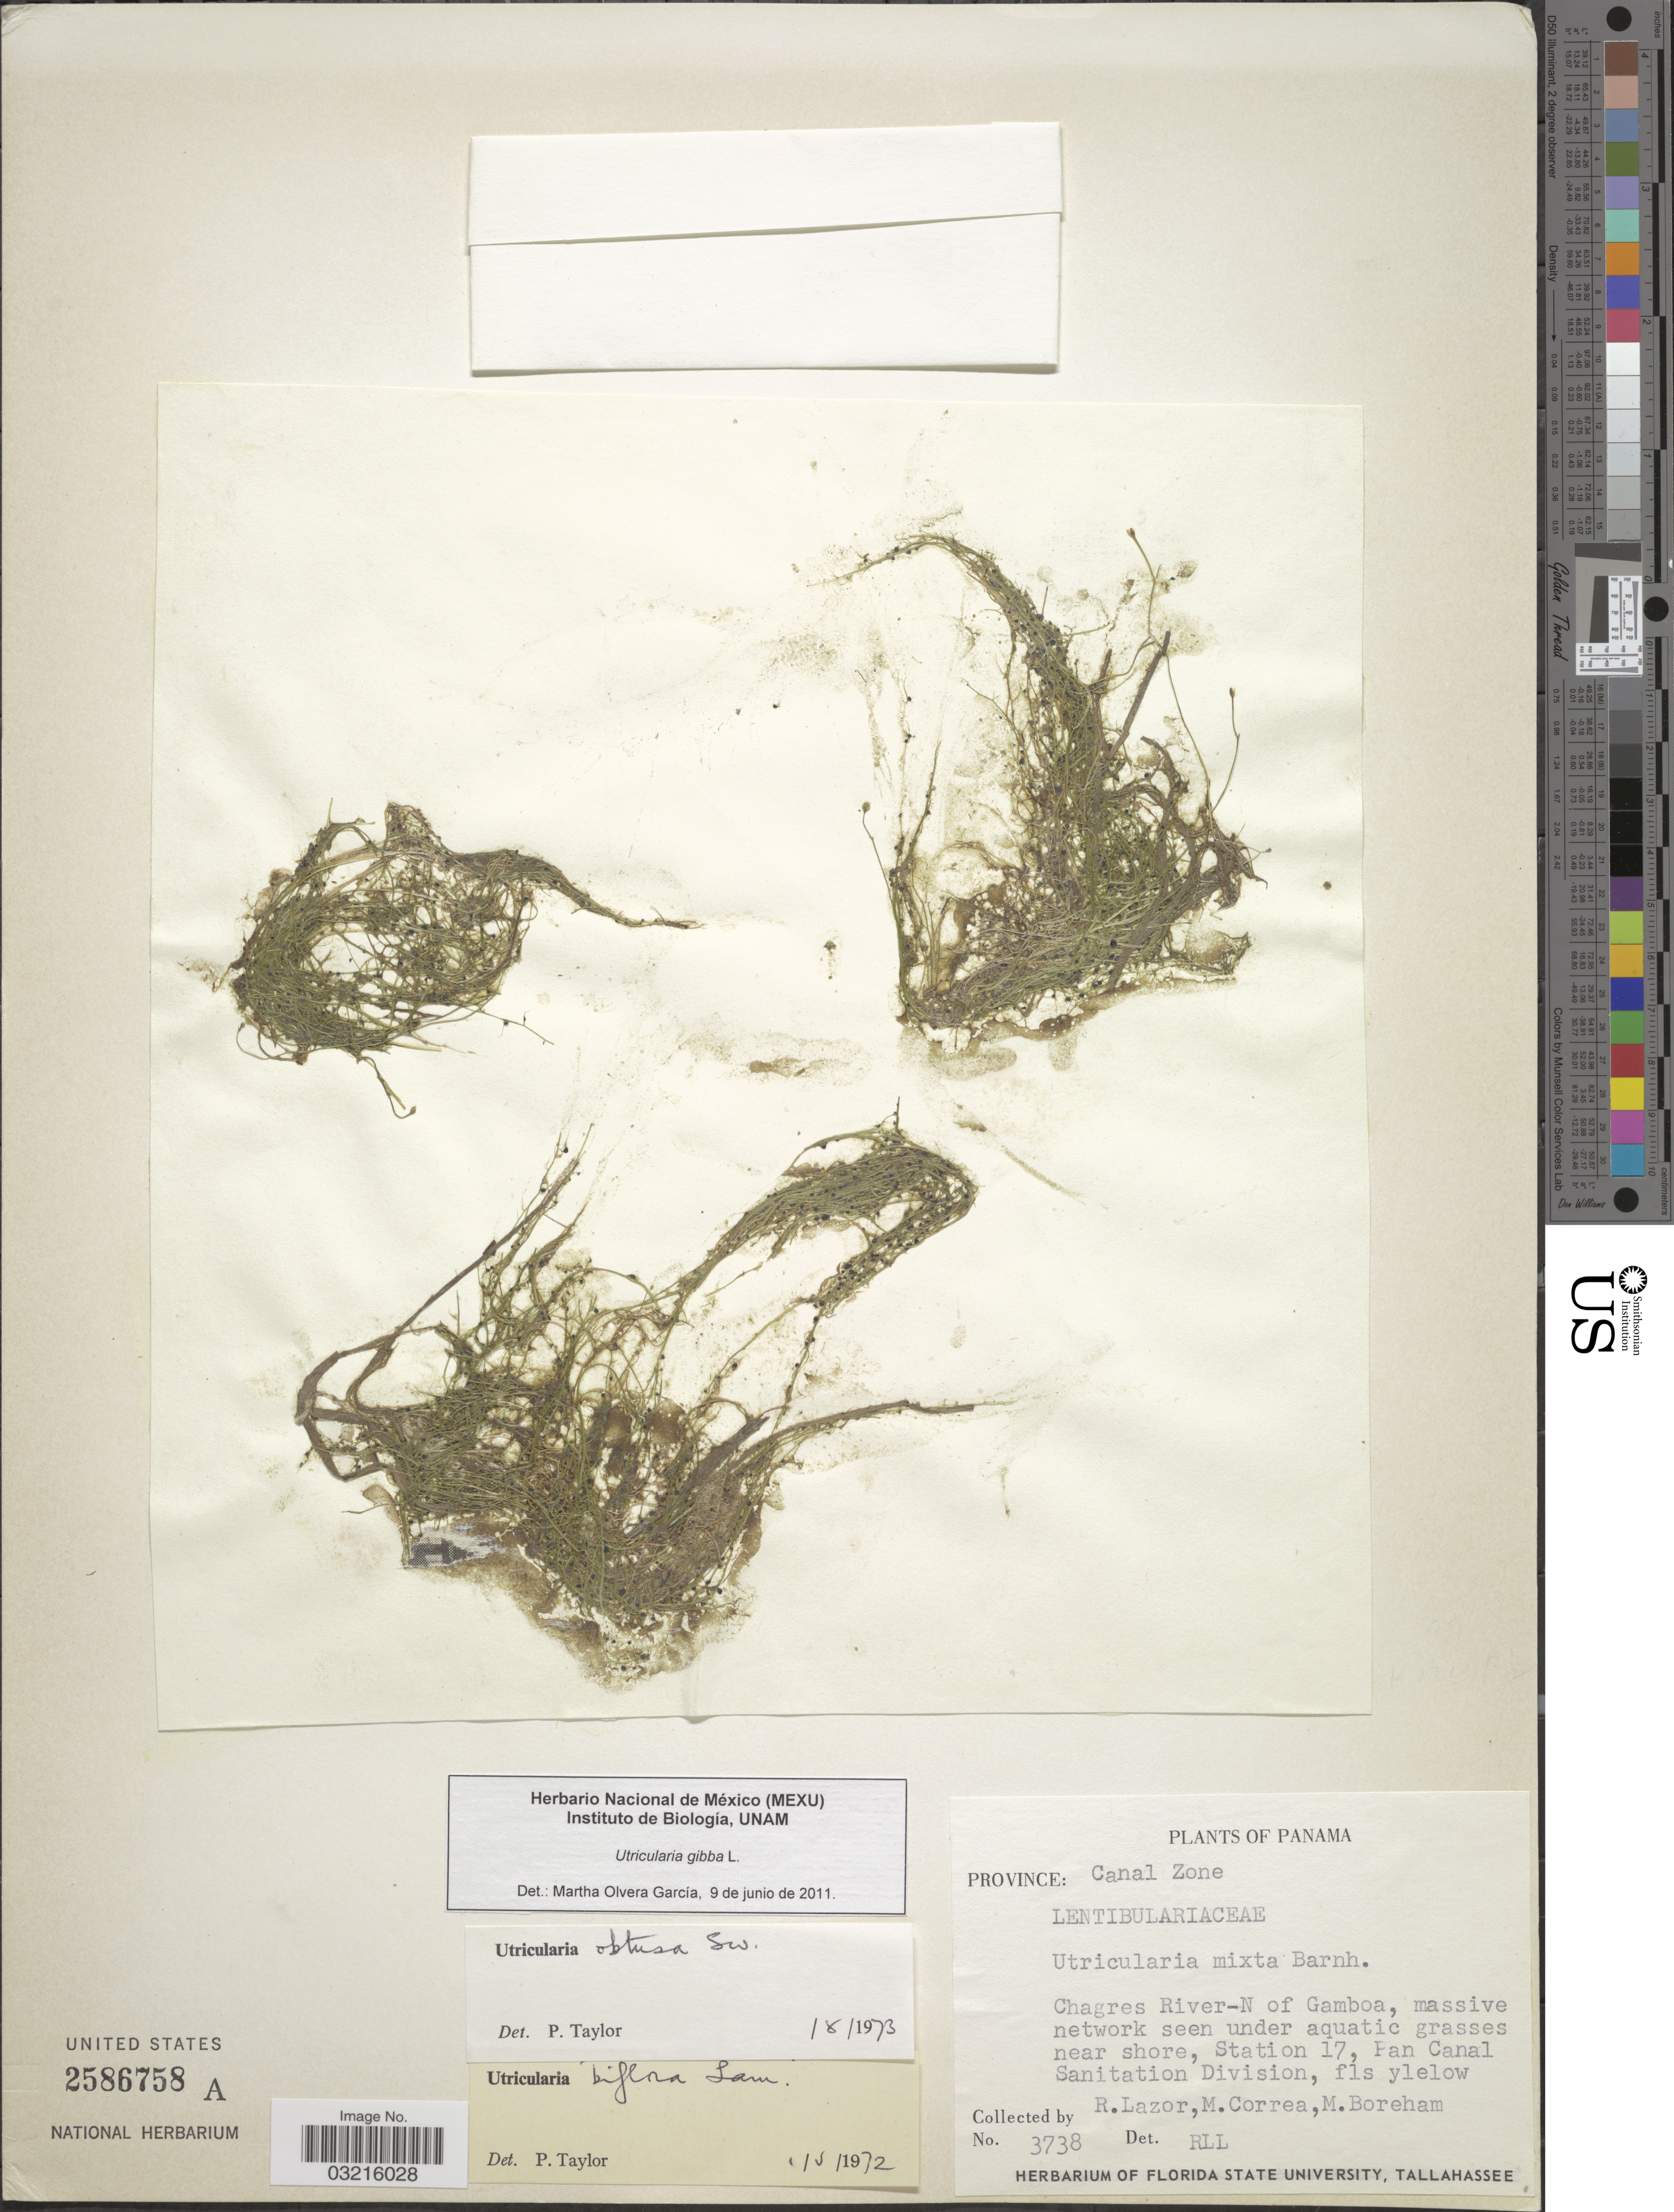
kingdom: Plantae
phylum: Tracheophyta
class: Magnoliopsida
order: Lamiales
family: Lentibulariaceae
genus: Utricularia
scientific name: Utricularia gibba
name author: L.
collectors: R. L. Lazor, M. Correa & M. Boreham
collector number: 3738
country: Panama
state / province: Colón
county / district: Canal Zone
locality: Province: Canal Zone, Chagres River- N of Gamboa, massive network seen under aquatic grasses near shore, Station 17, Pan Canal Sanitation Division.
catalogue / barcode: US 2586758A